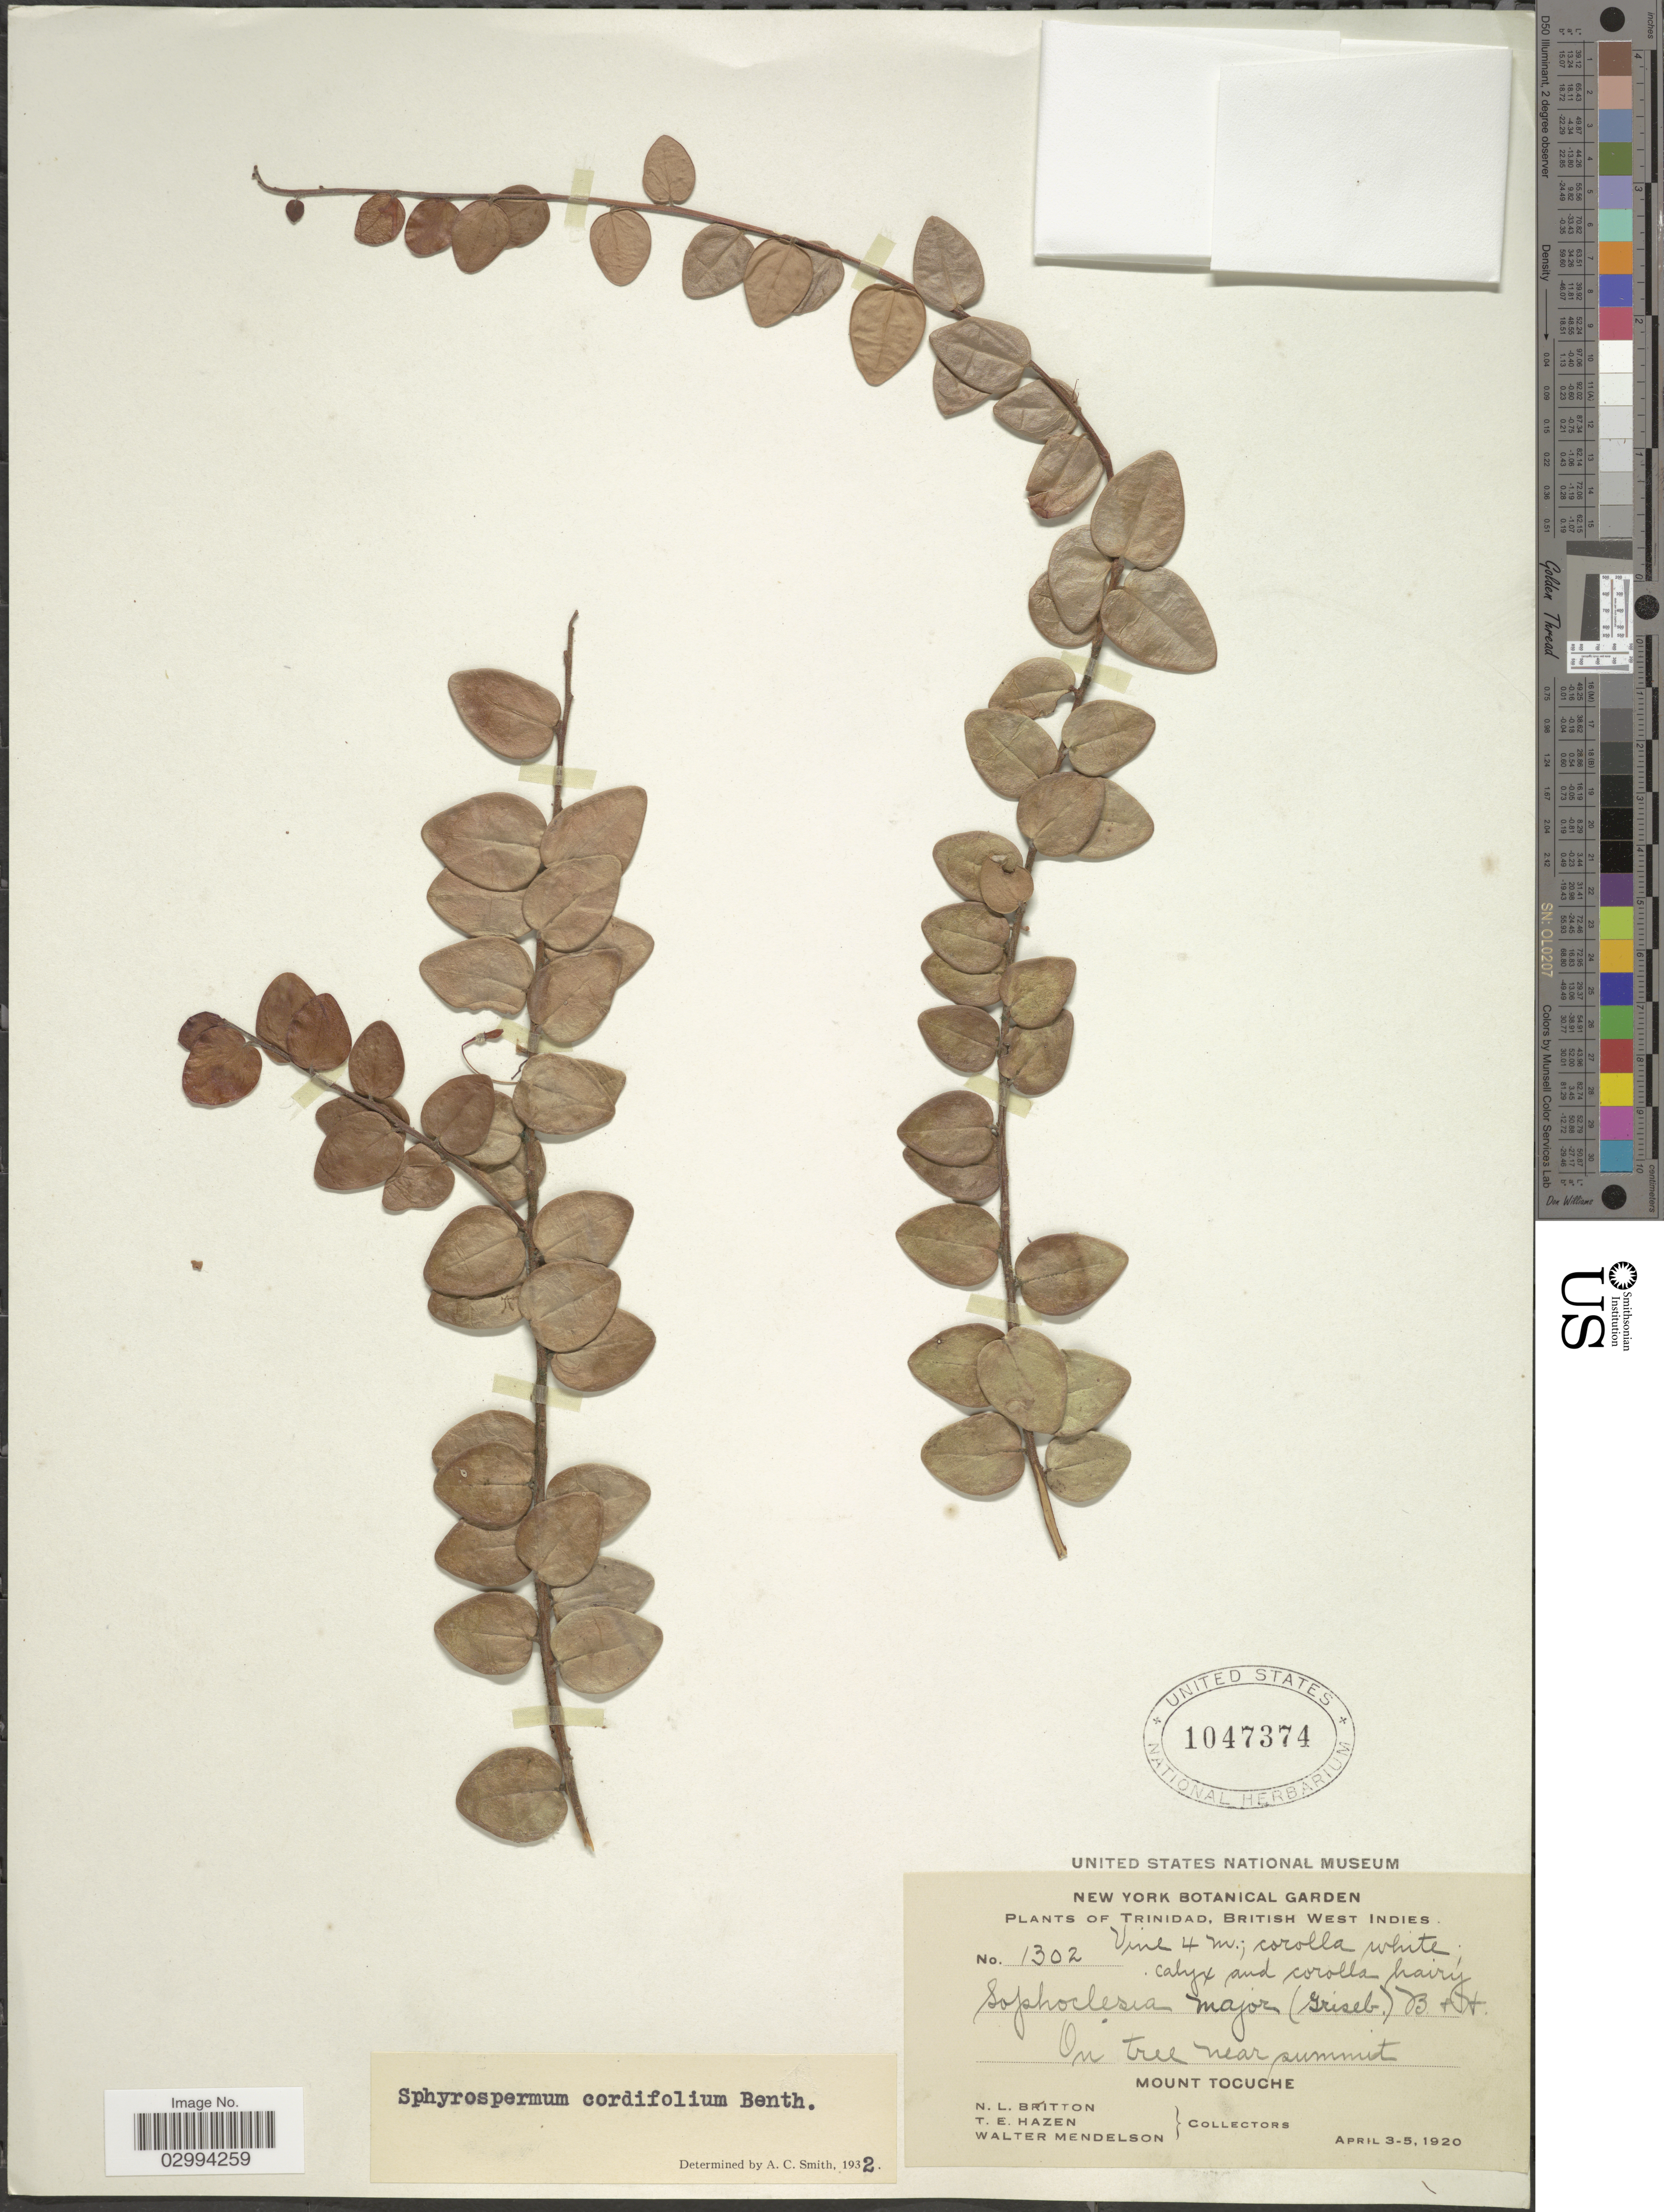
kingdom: Plantae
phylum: Tracheophyta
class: Magnoliopsida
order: Ericales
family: Ericaceae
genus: Sphyrospermum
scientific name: Sphyrospermum cordifolium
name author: Benth.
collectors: N. Britton, T. E. Hazen & W. Mendelson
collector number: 1302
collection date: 1920-04-03/1920-04-05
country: Trinidad and Tobago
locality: Trinidad, British West Indies, Mount Tocuche.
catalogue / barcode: US 1047374